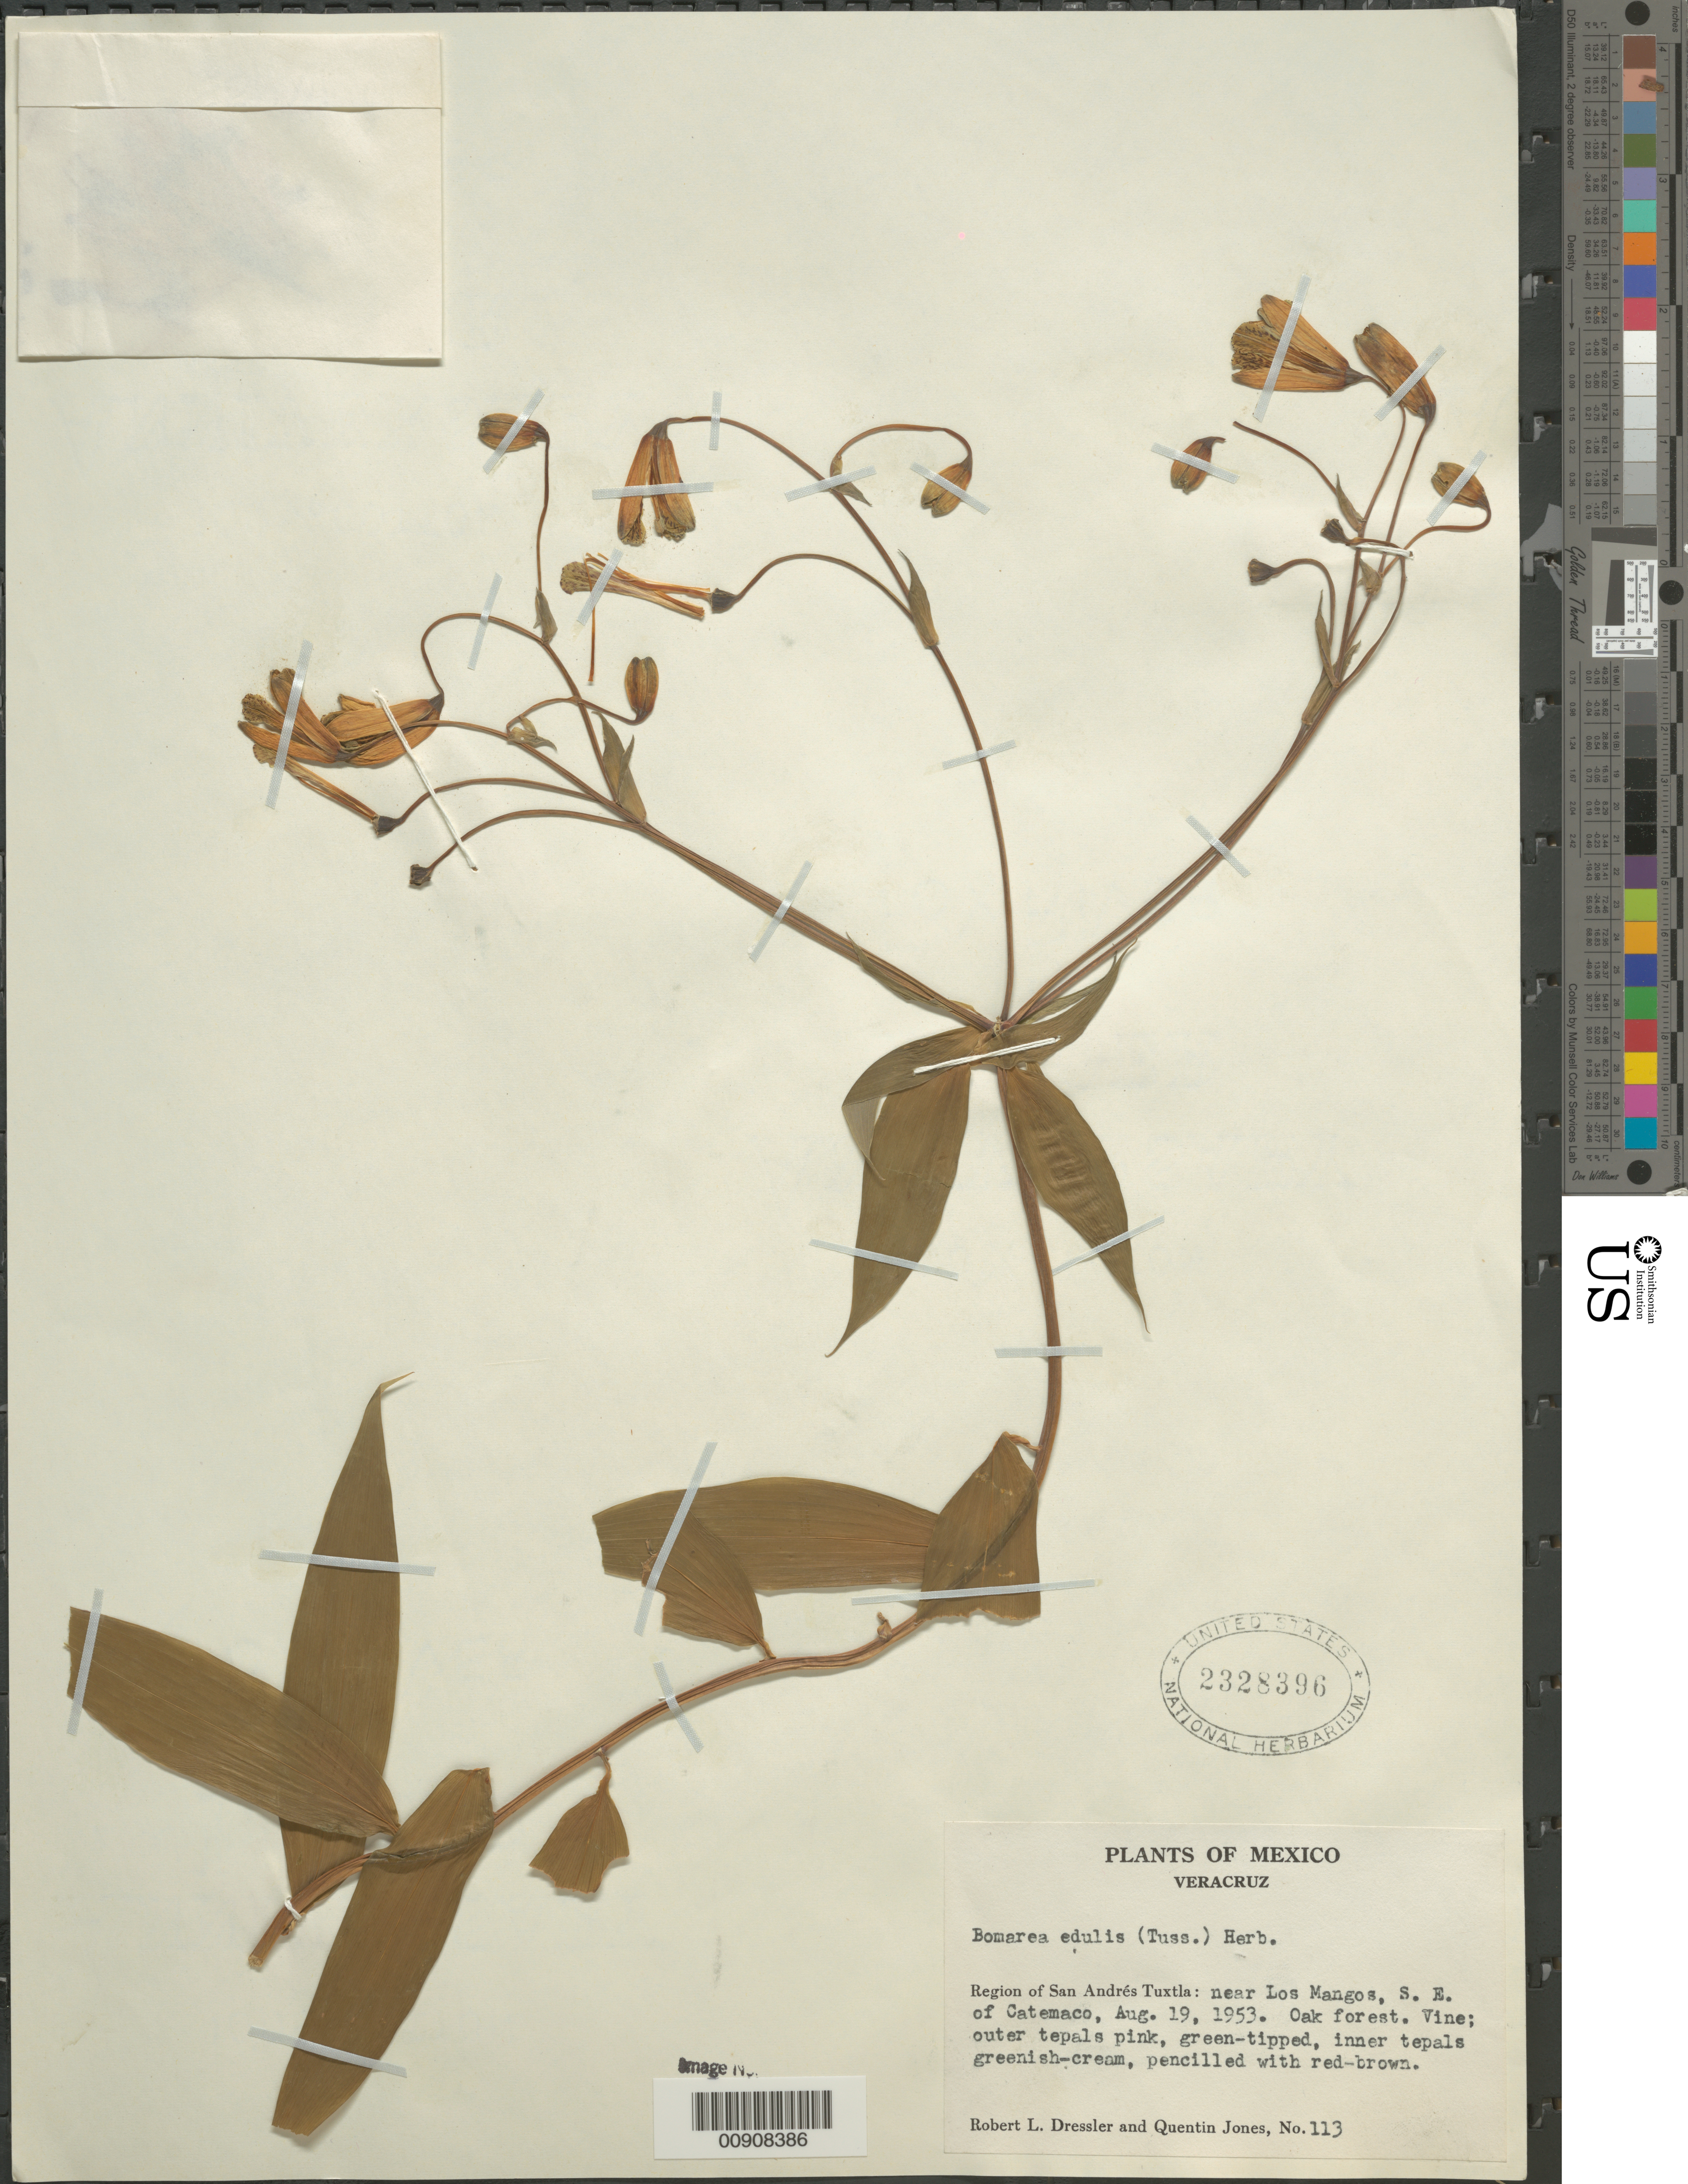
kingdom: Plantae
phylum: Tracheophyta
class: Liliopsida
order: Liliales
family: Alstroemeriaceae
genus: Bomarea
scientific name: Bomarea edulis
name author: (Tussac) Herb.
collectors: R. Dressler & Q. Jones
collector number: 113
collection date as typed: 19 Aug 1953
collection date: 1953-08-19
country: Mexico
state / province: Veracruz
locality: Region of San Andrés Tuxtla: near Los Mangos, SE of Catemaco.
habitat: Oak forest.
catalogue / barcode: US 2328396